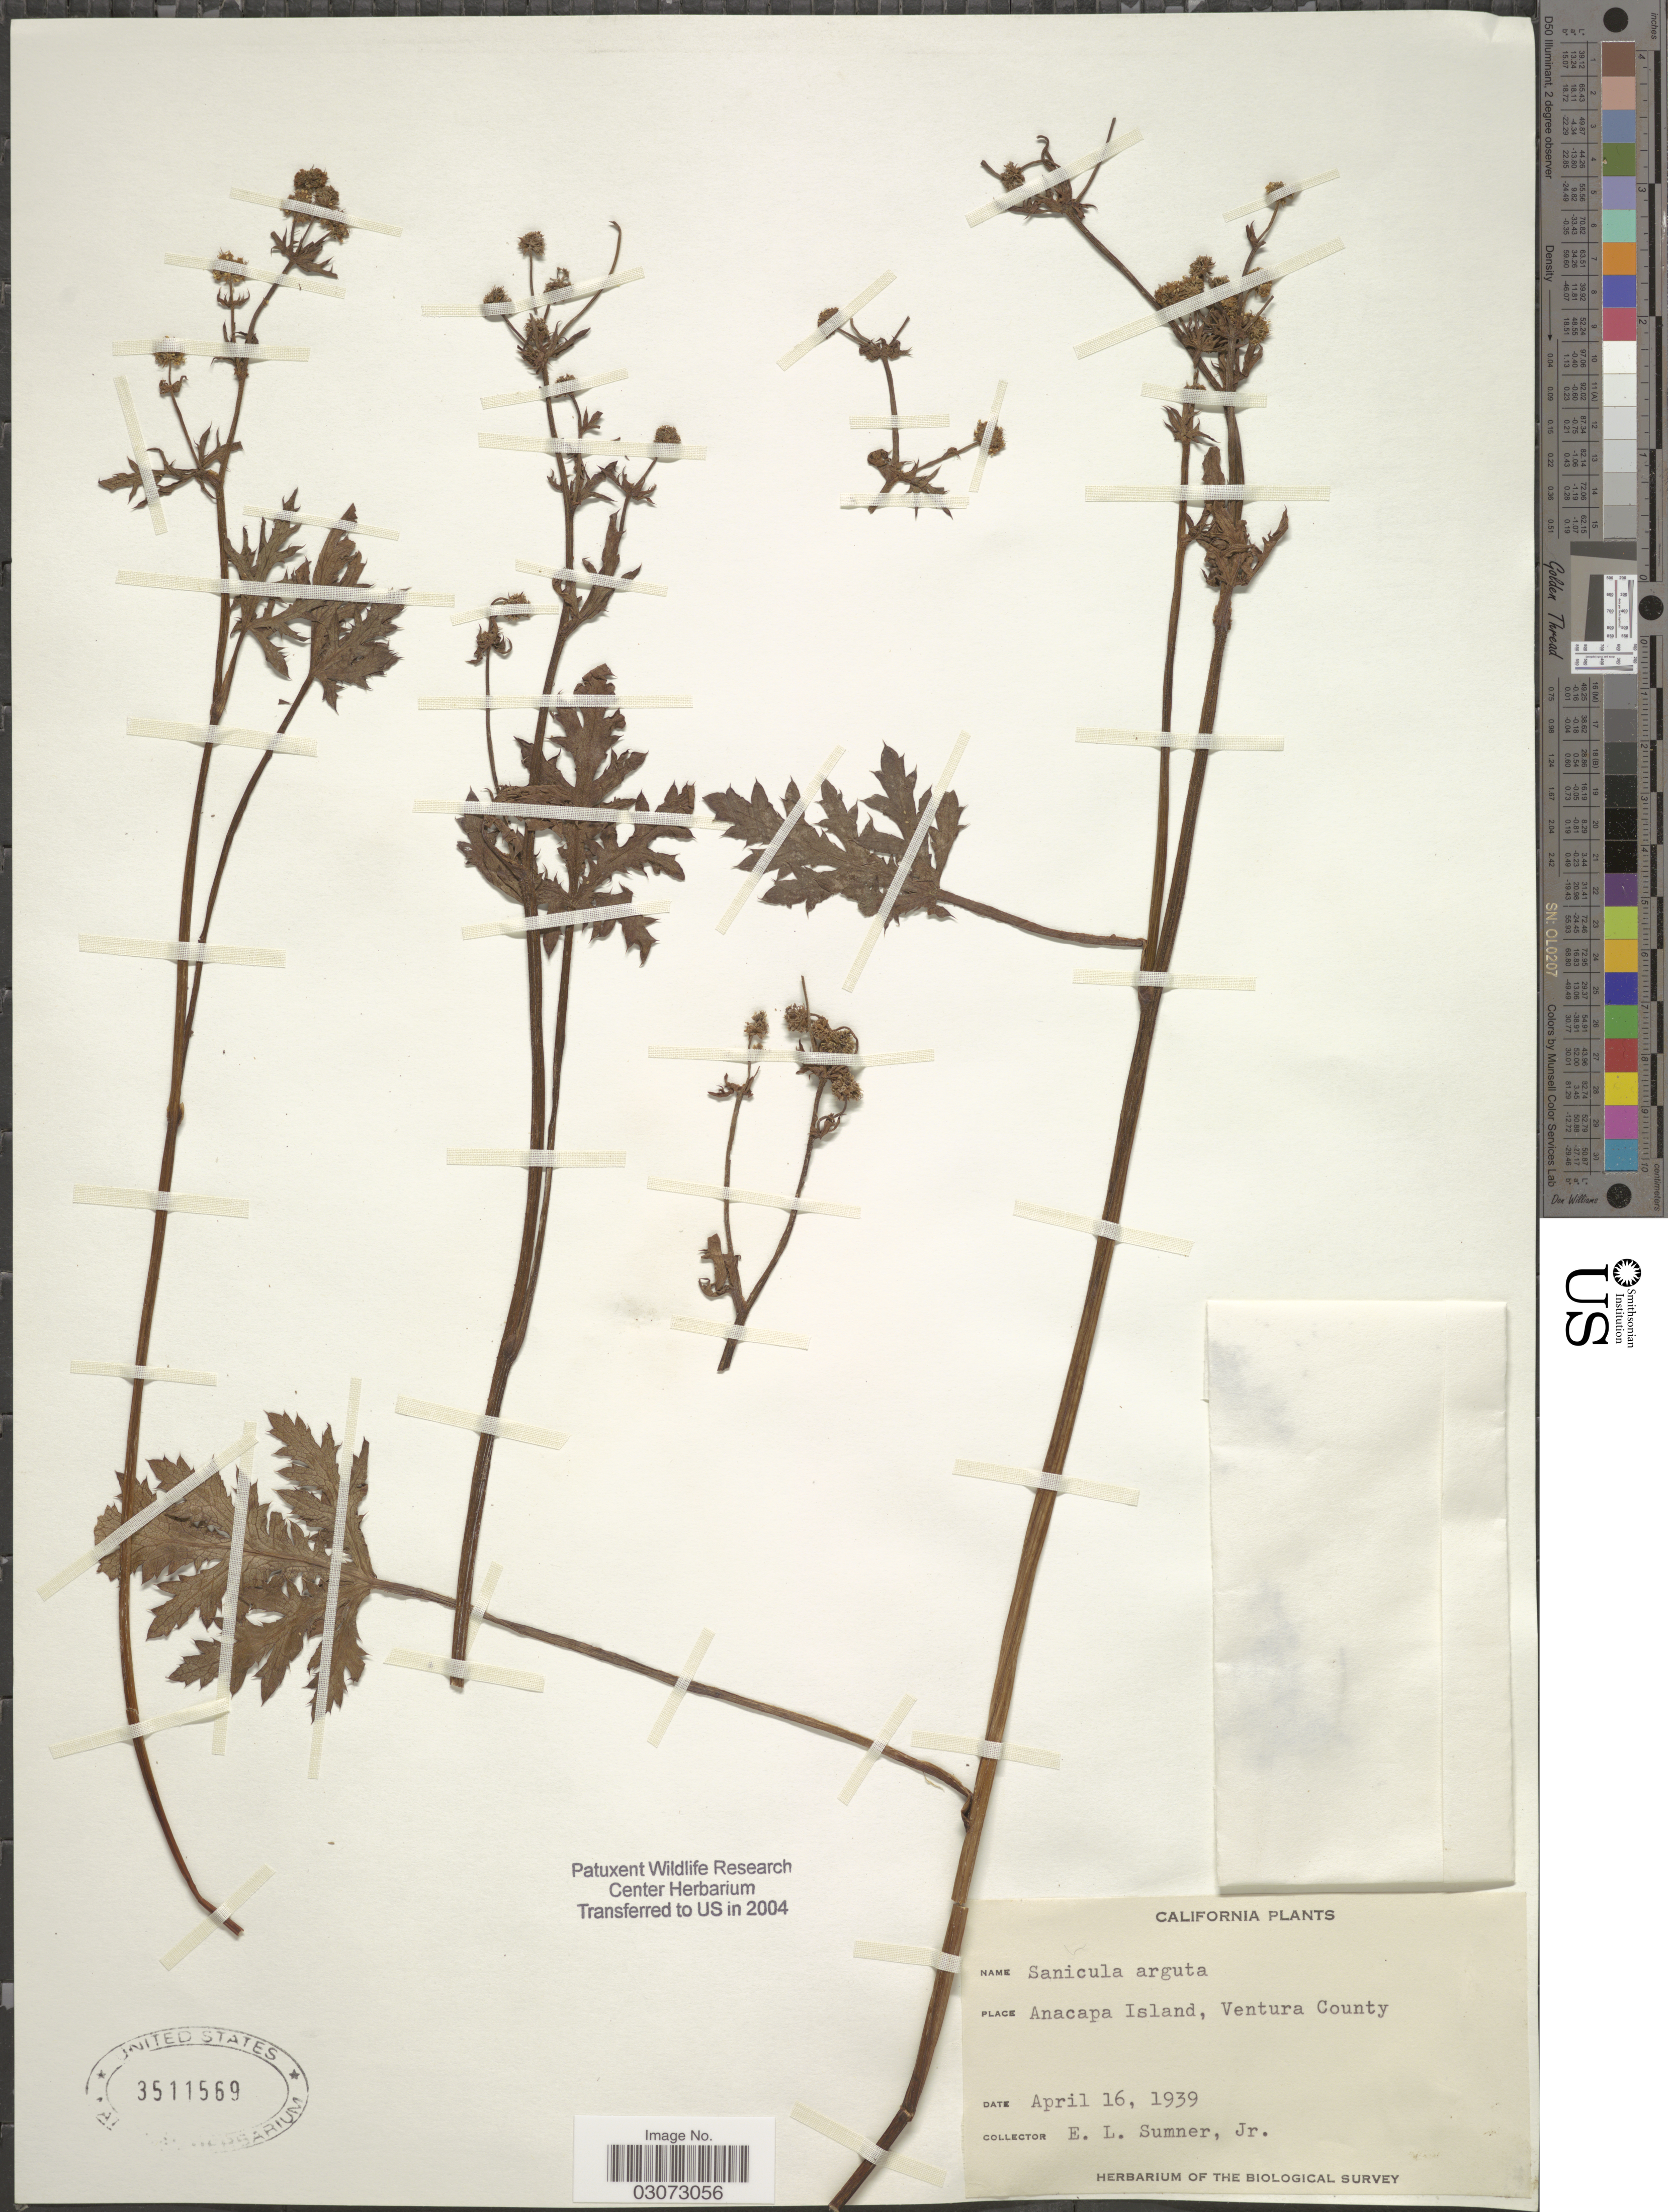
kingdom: Plantae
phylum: Tracheophyta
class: Magnoliopsida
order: Apiales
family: Apiaceae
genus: Sanicula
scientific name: Sanicula arguta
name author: Greene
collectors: E. Sumner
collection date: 1939-04-16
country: United States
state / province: California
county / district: Ventura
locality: California. Anacapa Island, Ventura County.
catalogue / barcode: US 3511569